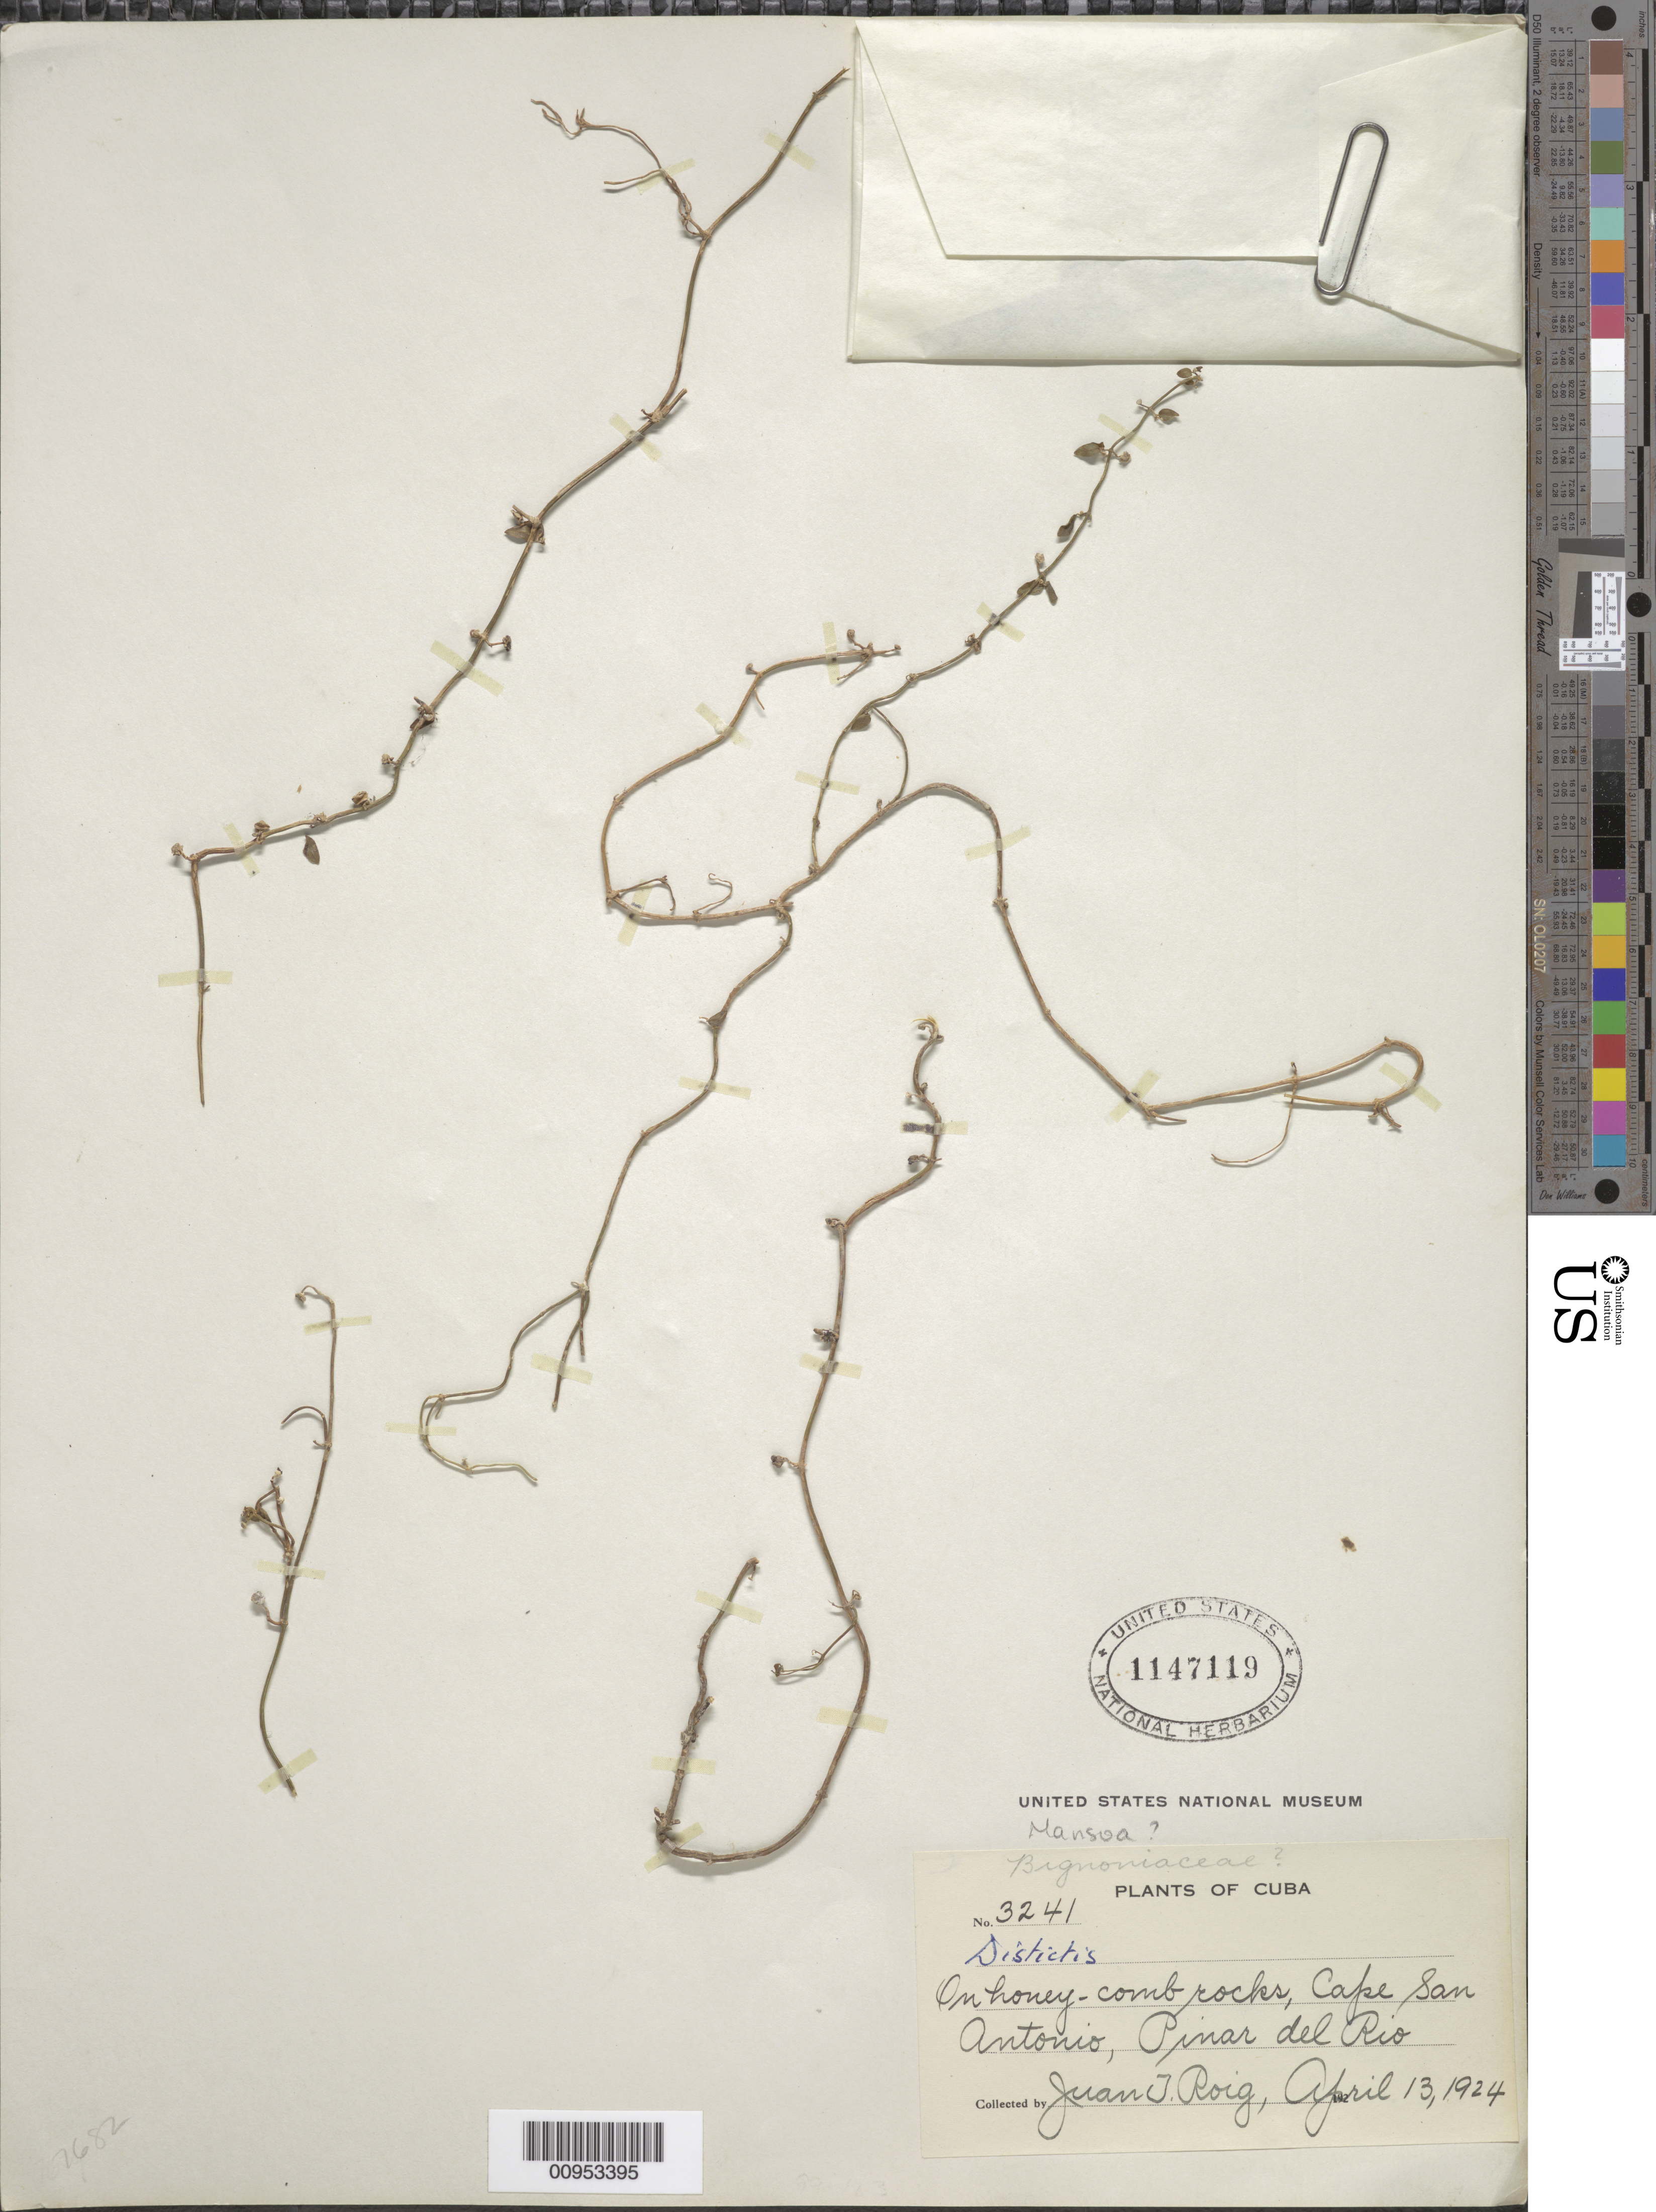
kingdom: Plantae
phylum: Tracheophyta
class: Magnoliopsida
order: Lamiales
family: Bignoniaceae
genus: Mansoa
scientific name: Mansoa sp.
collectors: J. Roig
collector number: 3241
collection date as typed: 13 Apr 1924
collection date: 1924-04-13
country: Cuba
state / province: Pinar del Rio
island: Cuba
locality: Cape San Antonio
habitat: On honey-comb rocks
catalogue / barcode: US 1147119